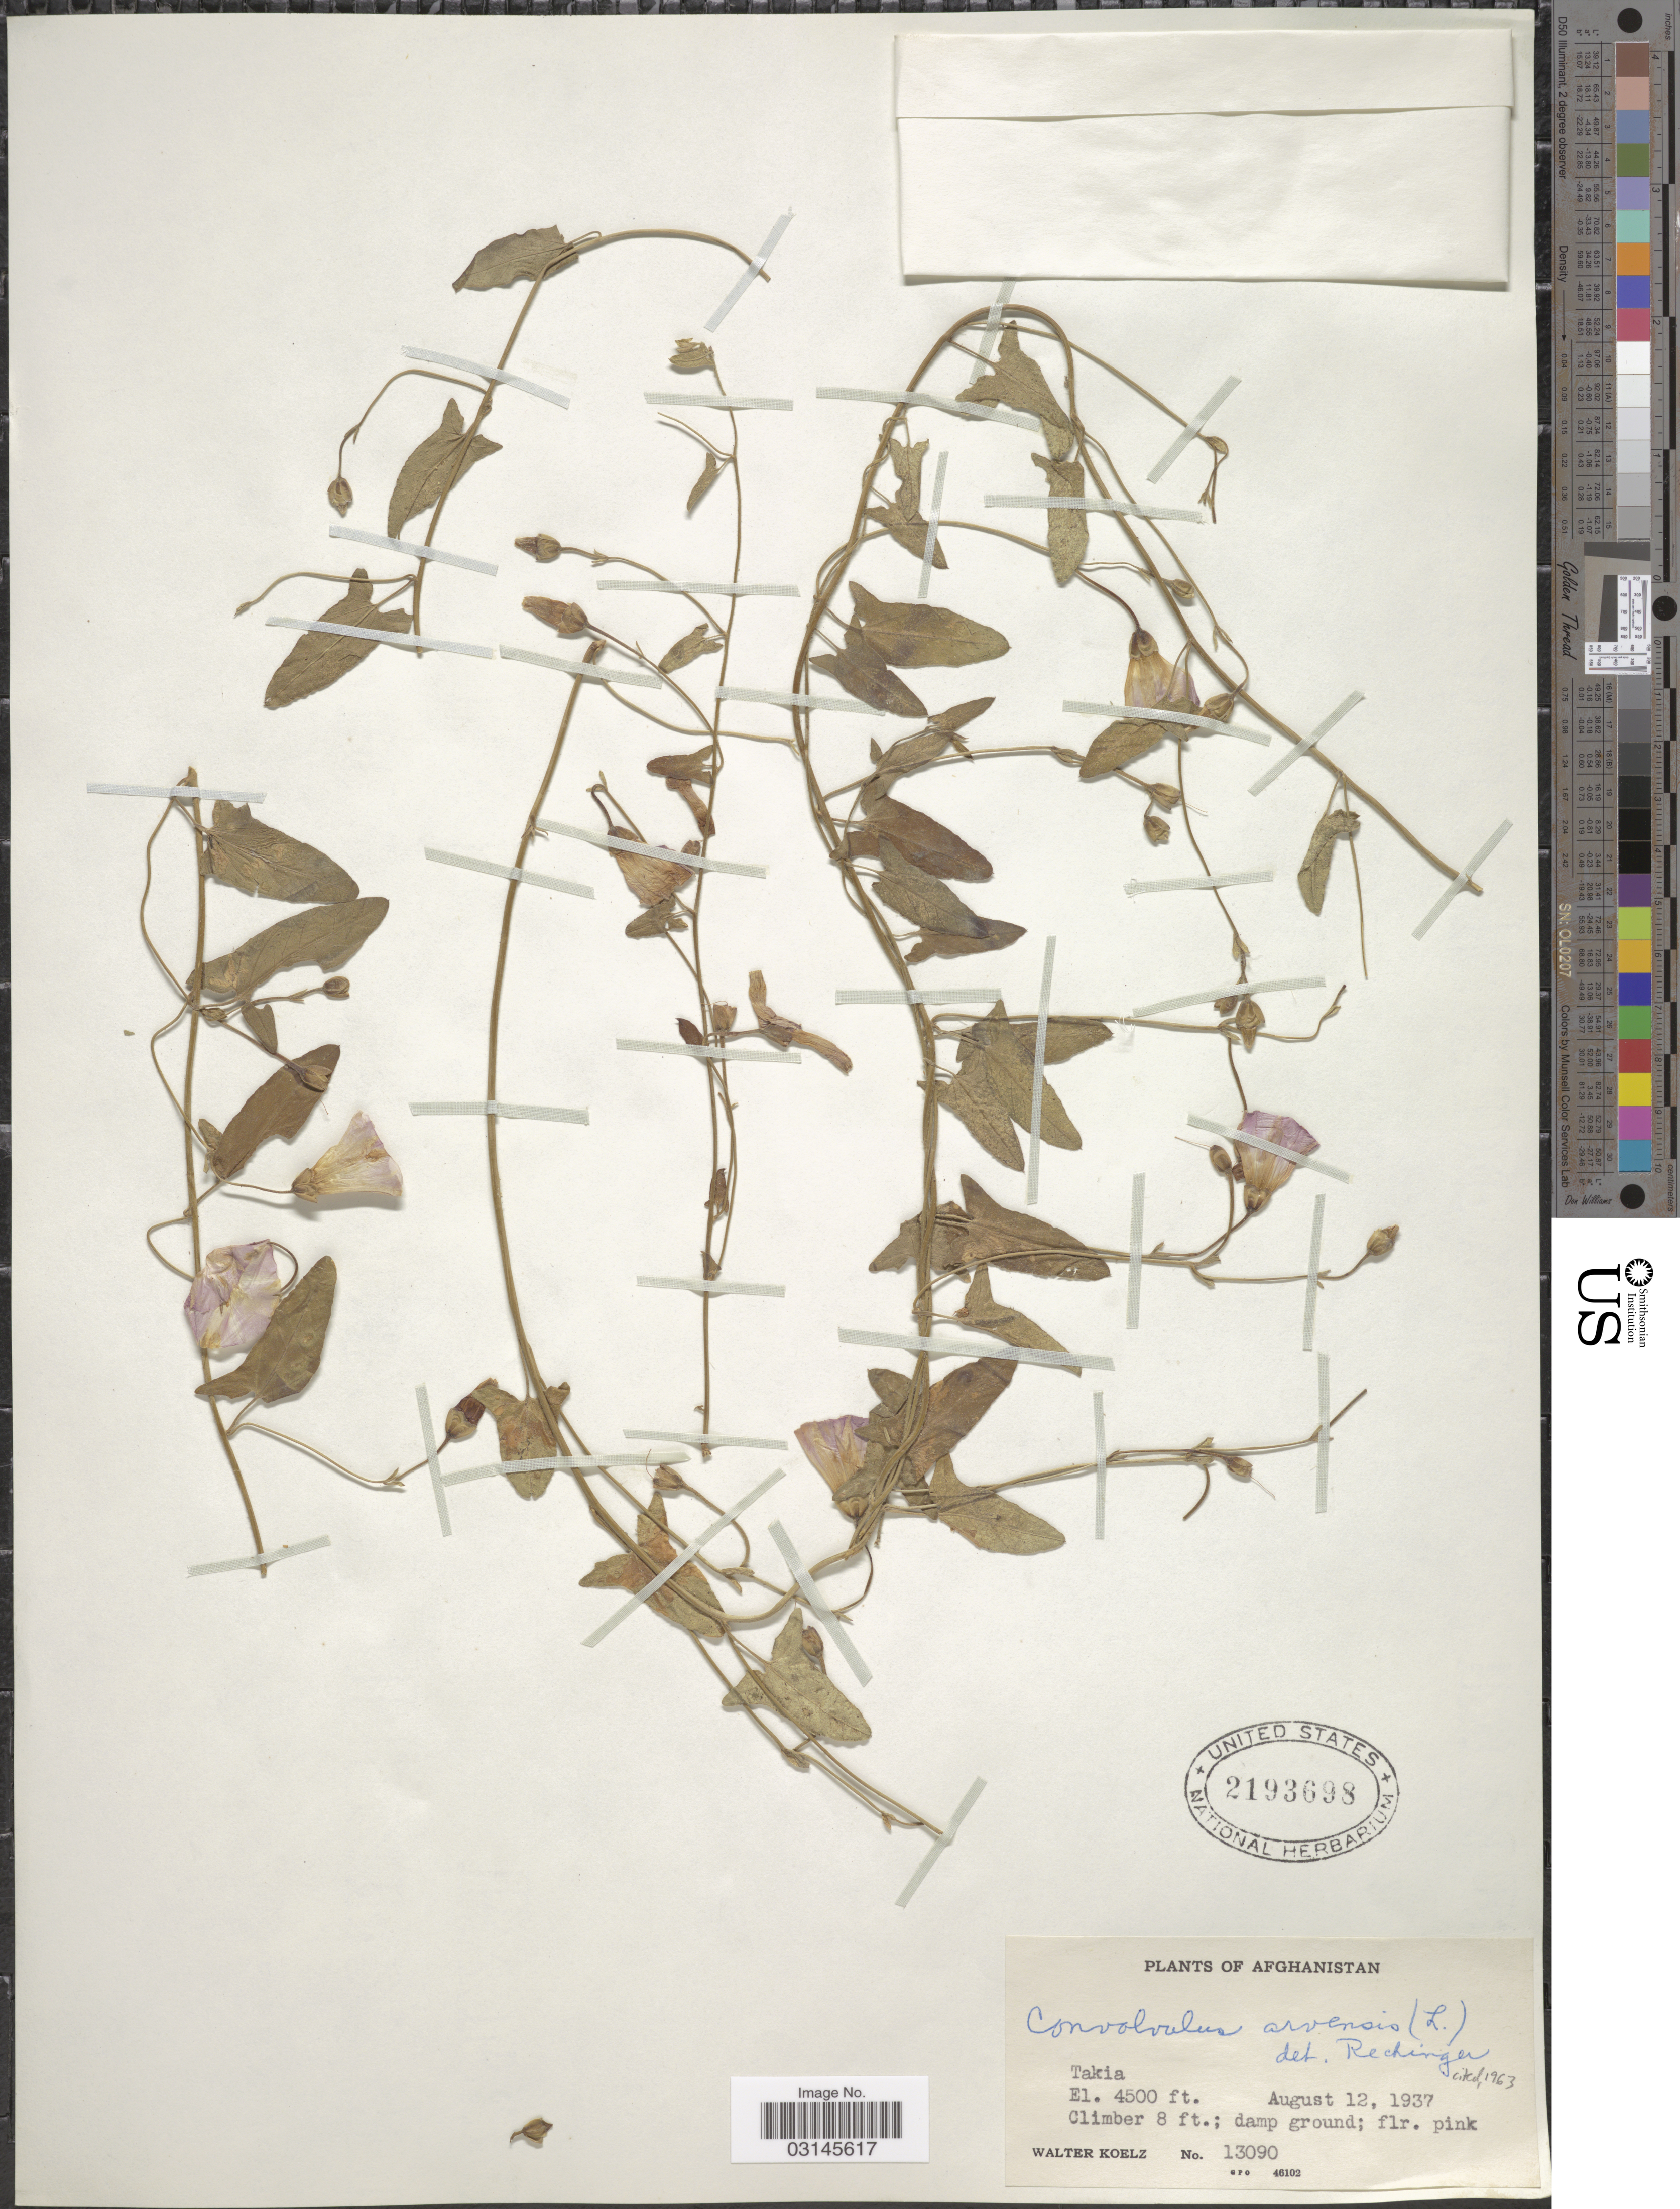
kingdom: Plantae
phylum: Tracheophyta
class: Magnoliopsida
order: Solanales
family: Convolvulaceae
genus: Convolvulus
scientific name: Convolvulus arvensis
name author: L.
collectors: W. N. Koelz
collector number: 13090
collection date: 1937-08-12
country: Afghanistan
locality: Takia.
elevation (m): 1372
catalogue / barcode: US 2193698